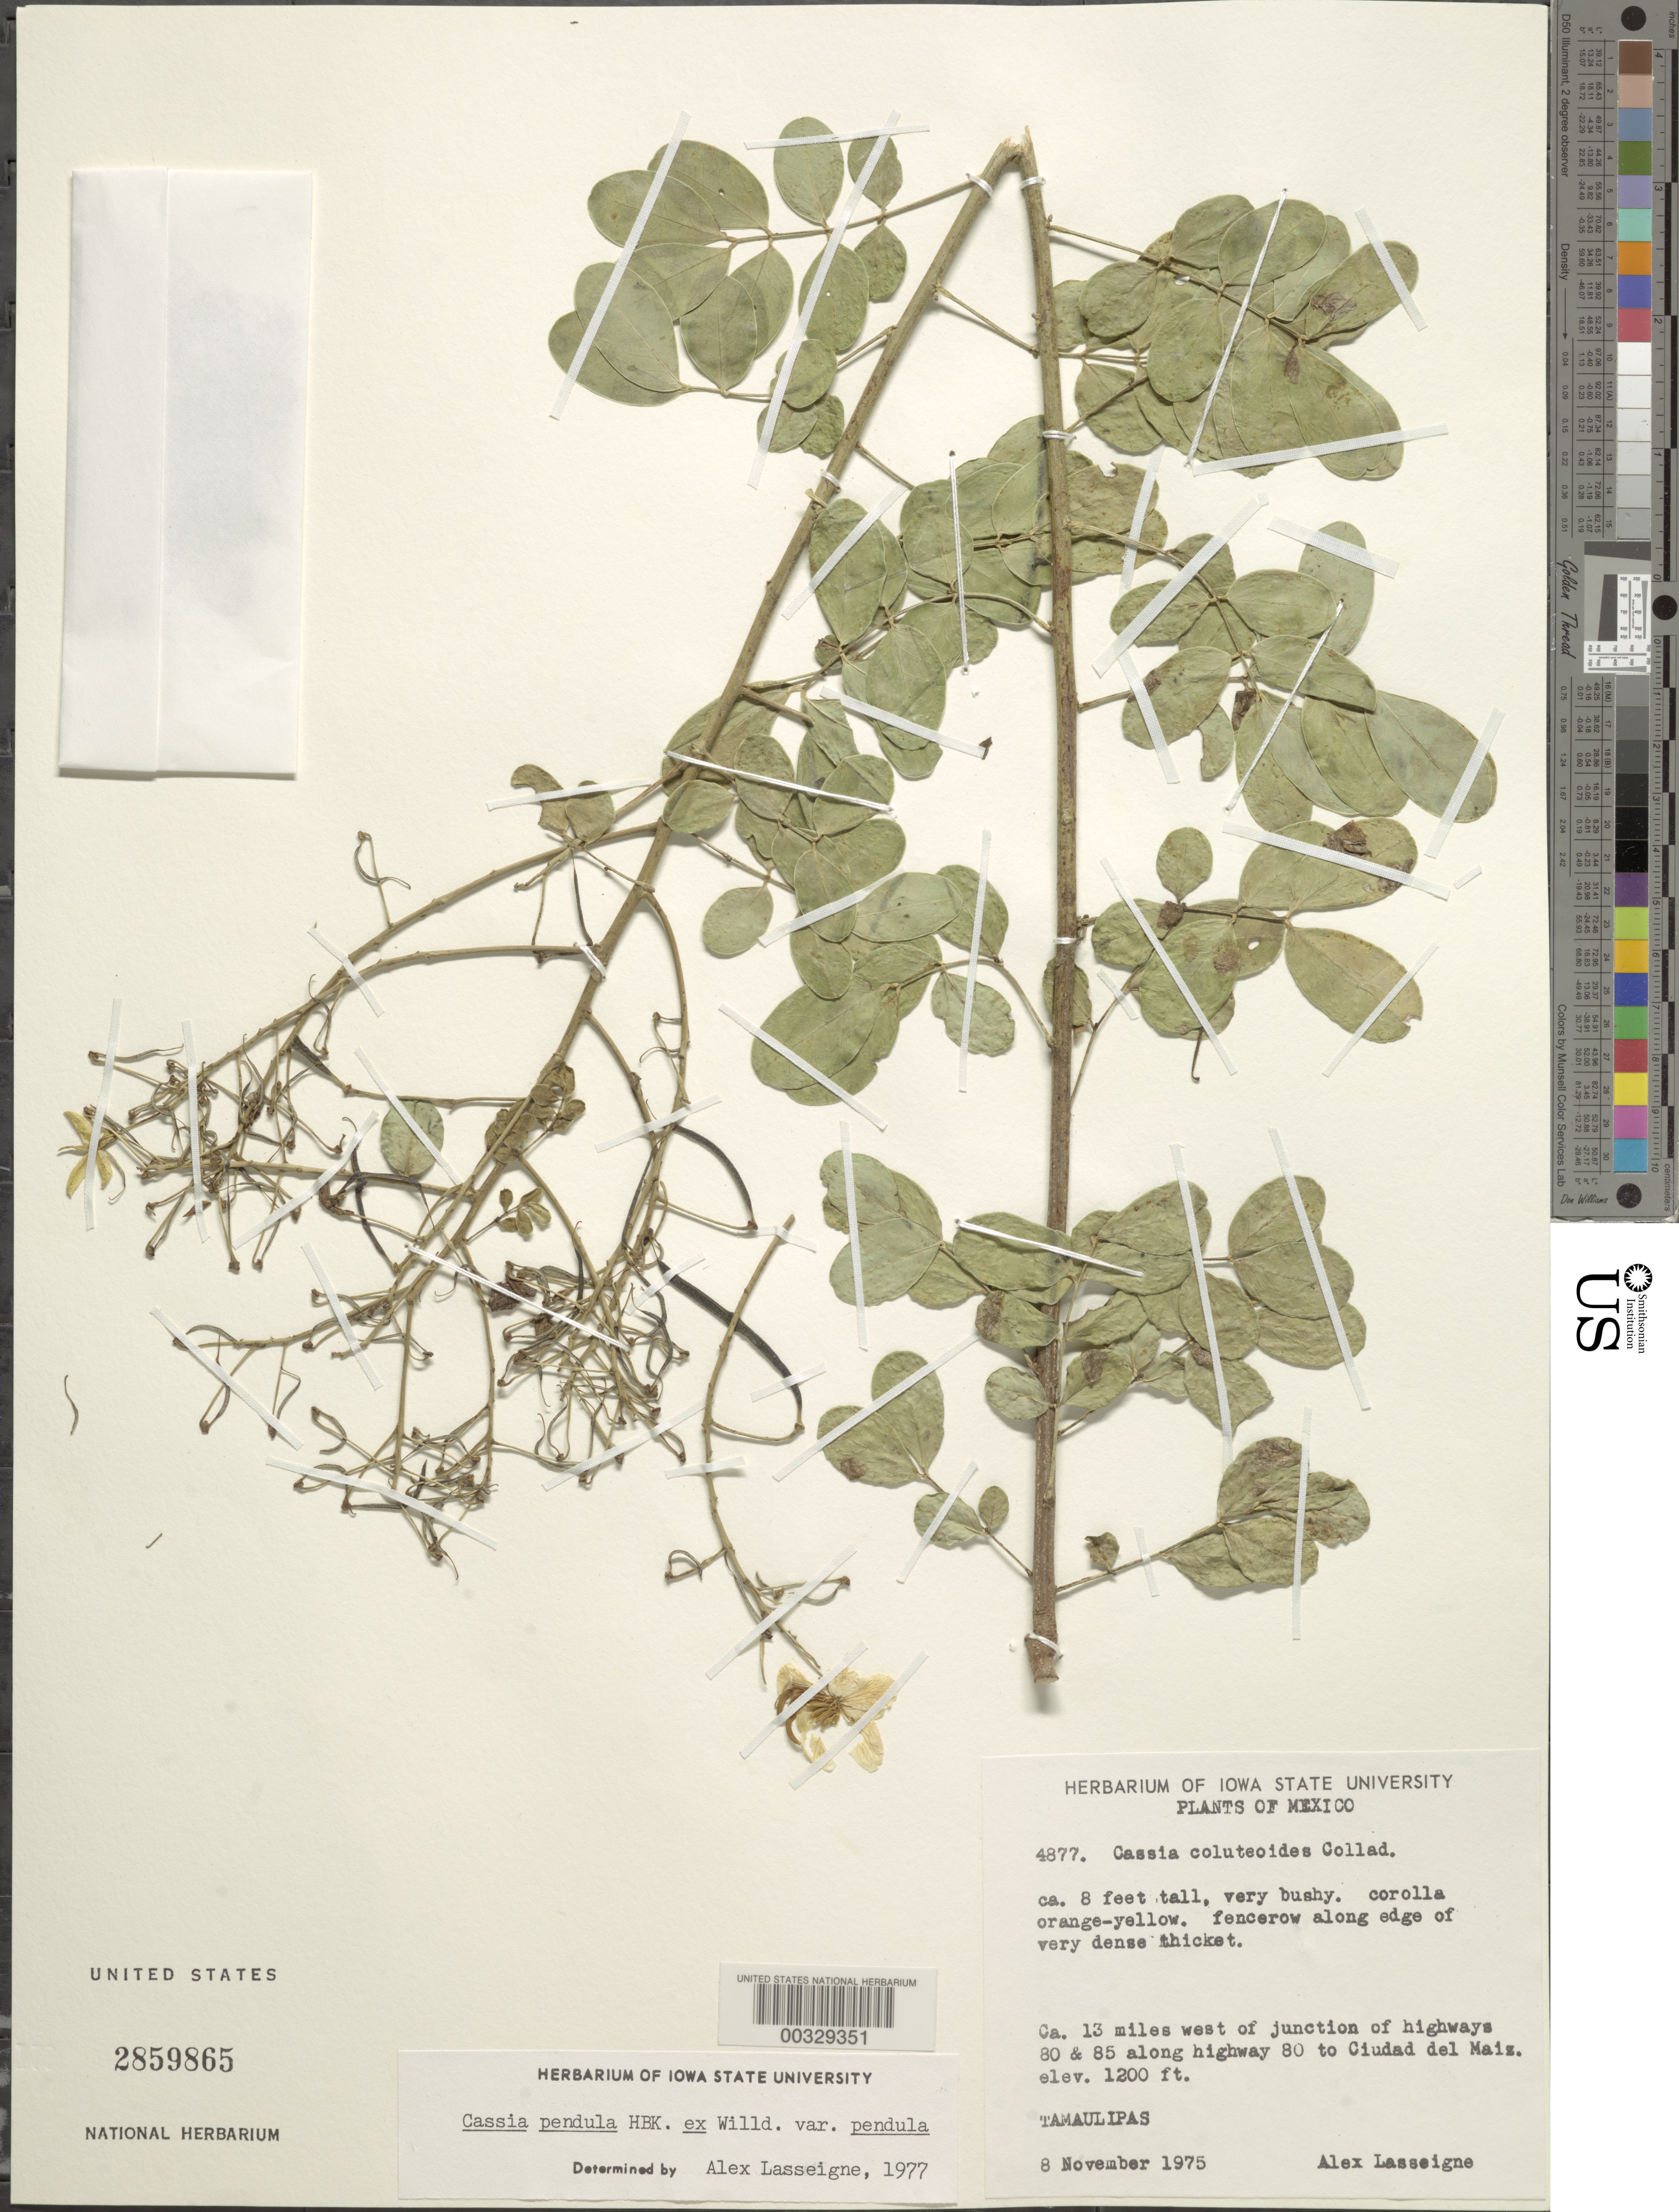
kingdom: Plantae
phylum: Tracheophyta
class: Magnoliopsida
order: Fabales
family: Fabaceae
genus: Senna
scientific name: Senna pendula var. pendula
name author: (Humb. & Bonpl. ex Willd.) H.S. Irwin & Barneby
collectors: A. Lasseigne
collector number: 4877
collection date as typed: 08 Nov 1975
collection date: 1975-11-08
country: Mexico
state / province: Tamaulipas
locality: Ca 13 mi W of junction of highways 80 and 85 along highway 80 to Ciudad del Maiz, along fence row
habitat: Edge of very dense thicket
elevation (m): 366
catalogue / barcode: US 2859865